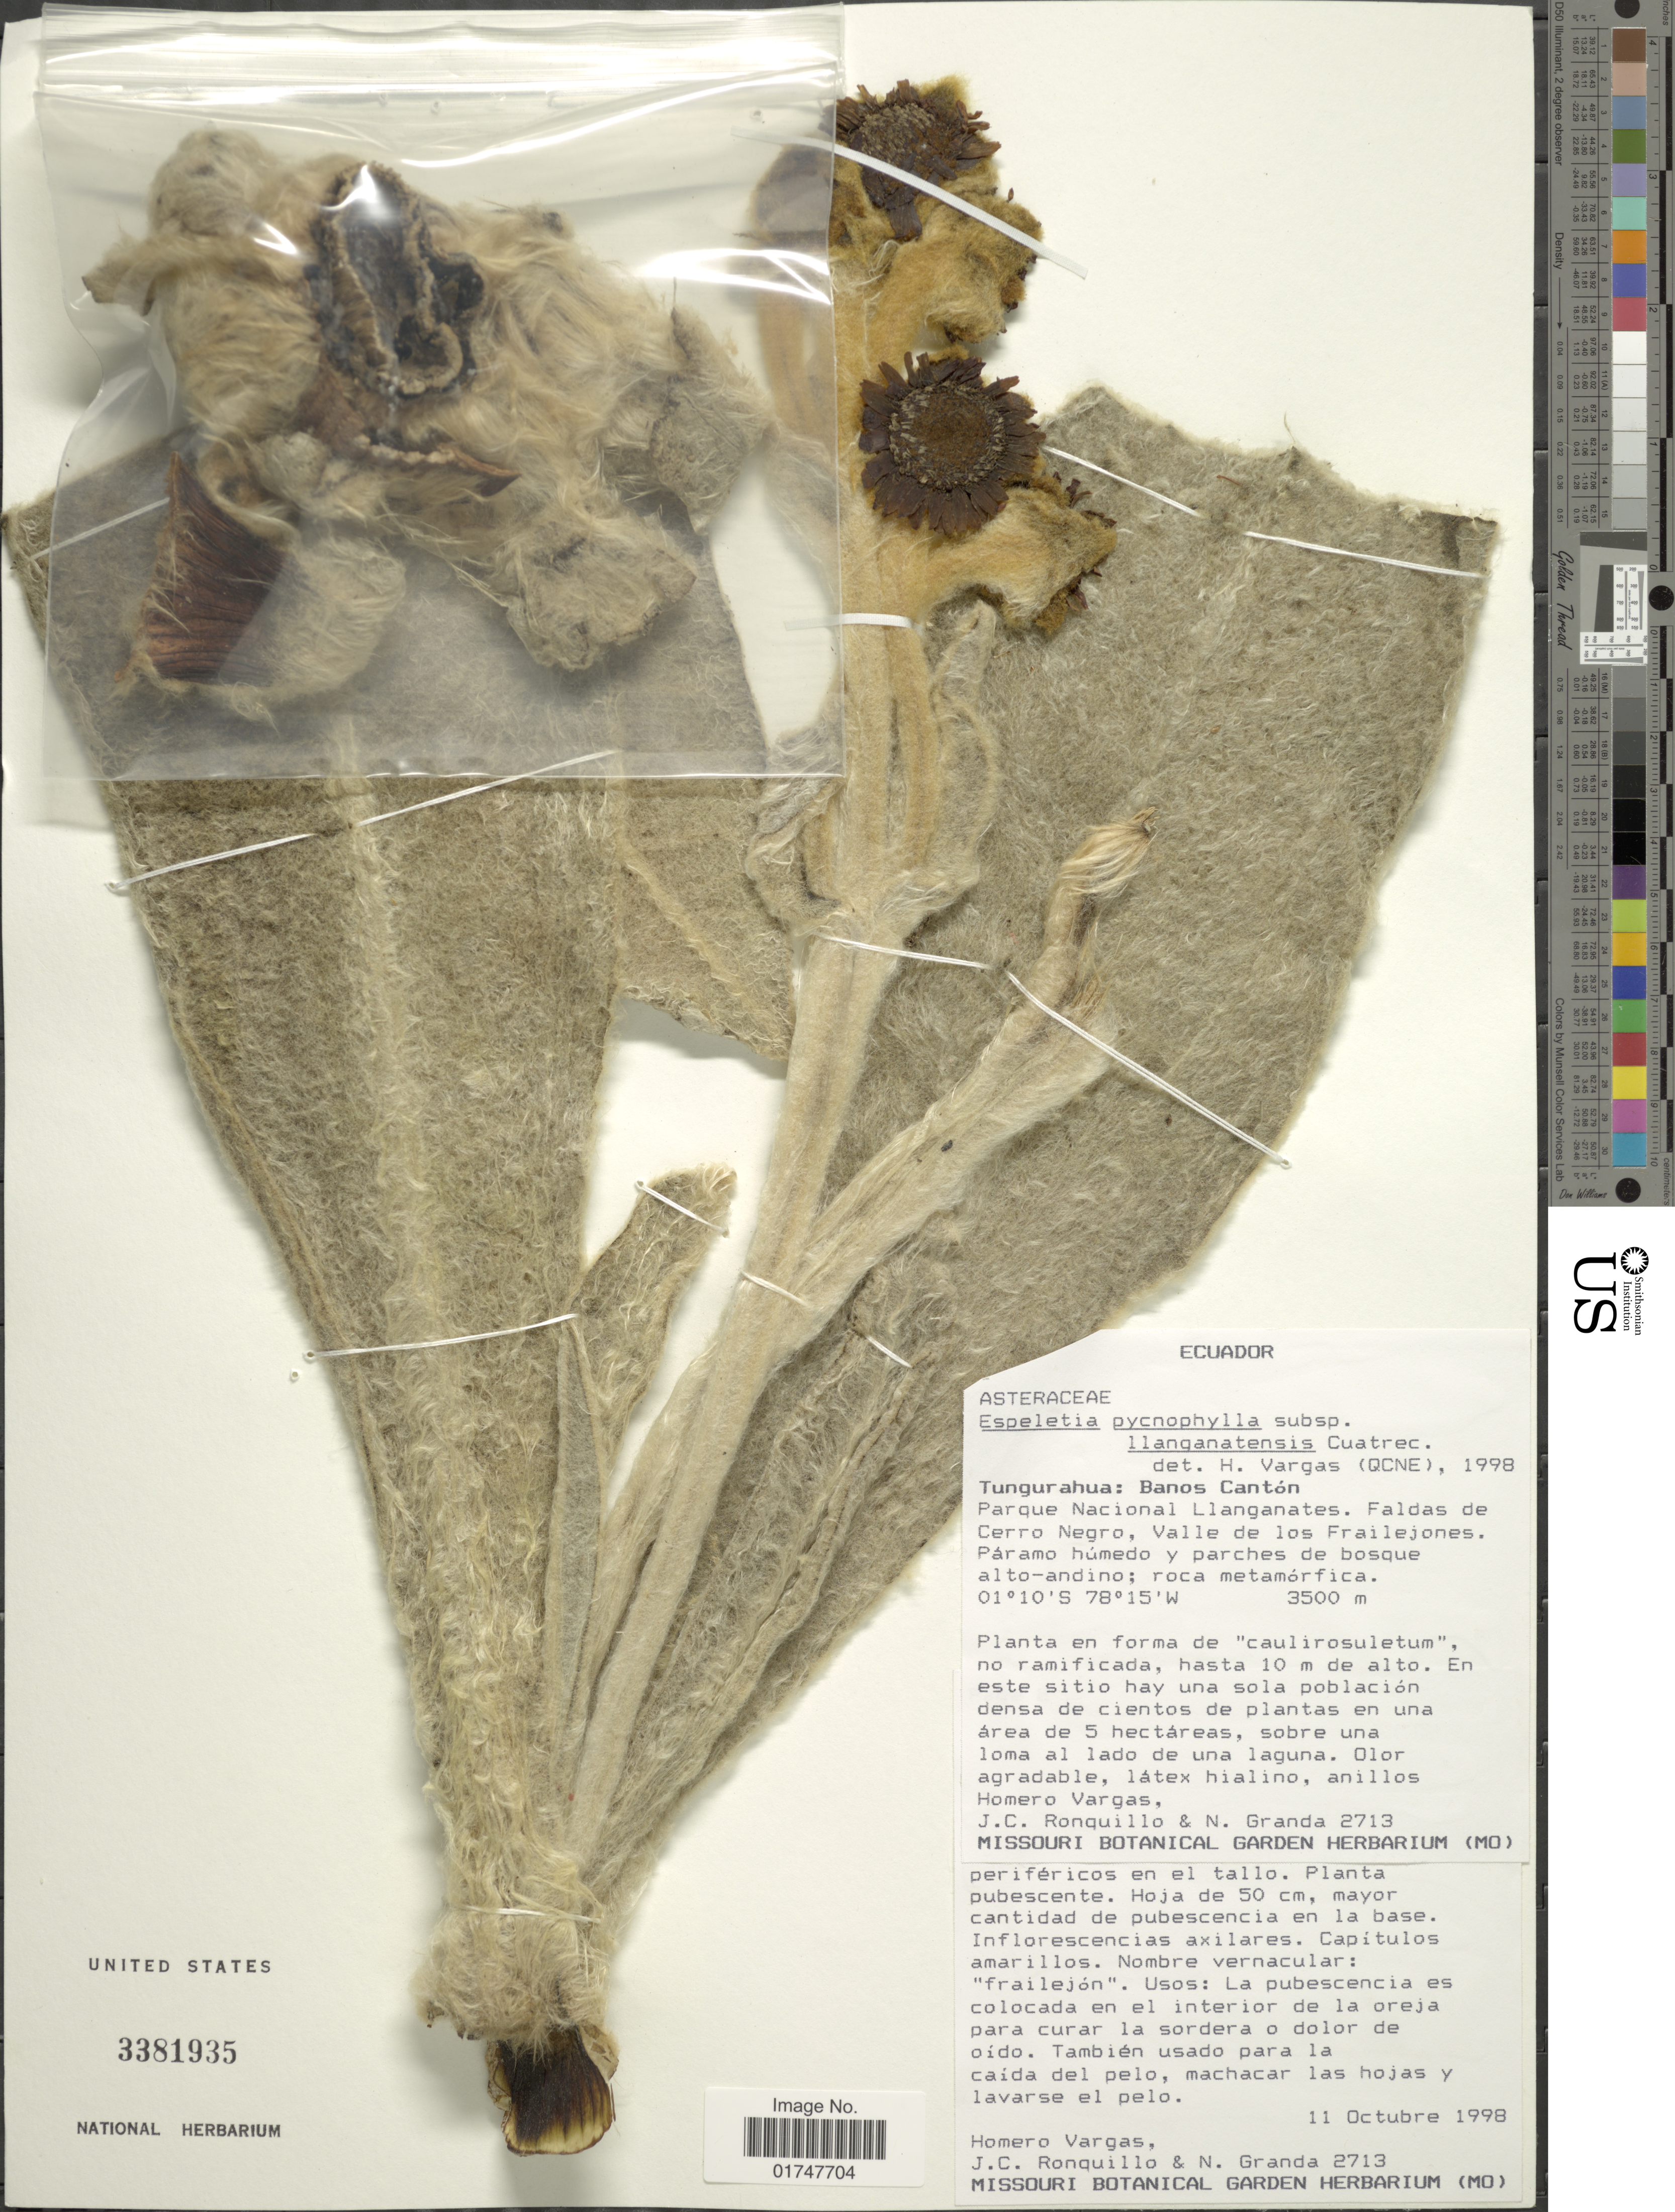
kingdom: Plantae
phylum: Tracheophyta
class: Magnoliopsida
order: Asterales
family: Asteraceae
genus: Espeletia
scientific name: Espeletia pycnophylla subsp. angelensis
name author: Cuatrec.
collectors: H. Vargas, J. Ronquillo & N. Granda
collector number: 2713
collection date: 1998-10-11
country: Ecuador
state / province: Tungurahua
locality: Banos Cantón. Parque Nacional Llangantes. Faldas de Cerro Negro, Valle de los Frailejones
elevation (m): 3500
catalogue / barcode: US 3381935